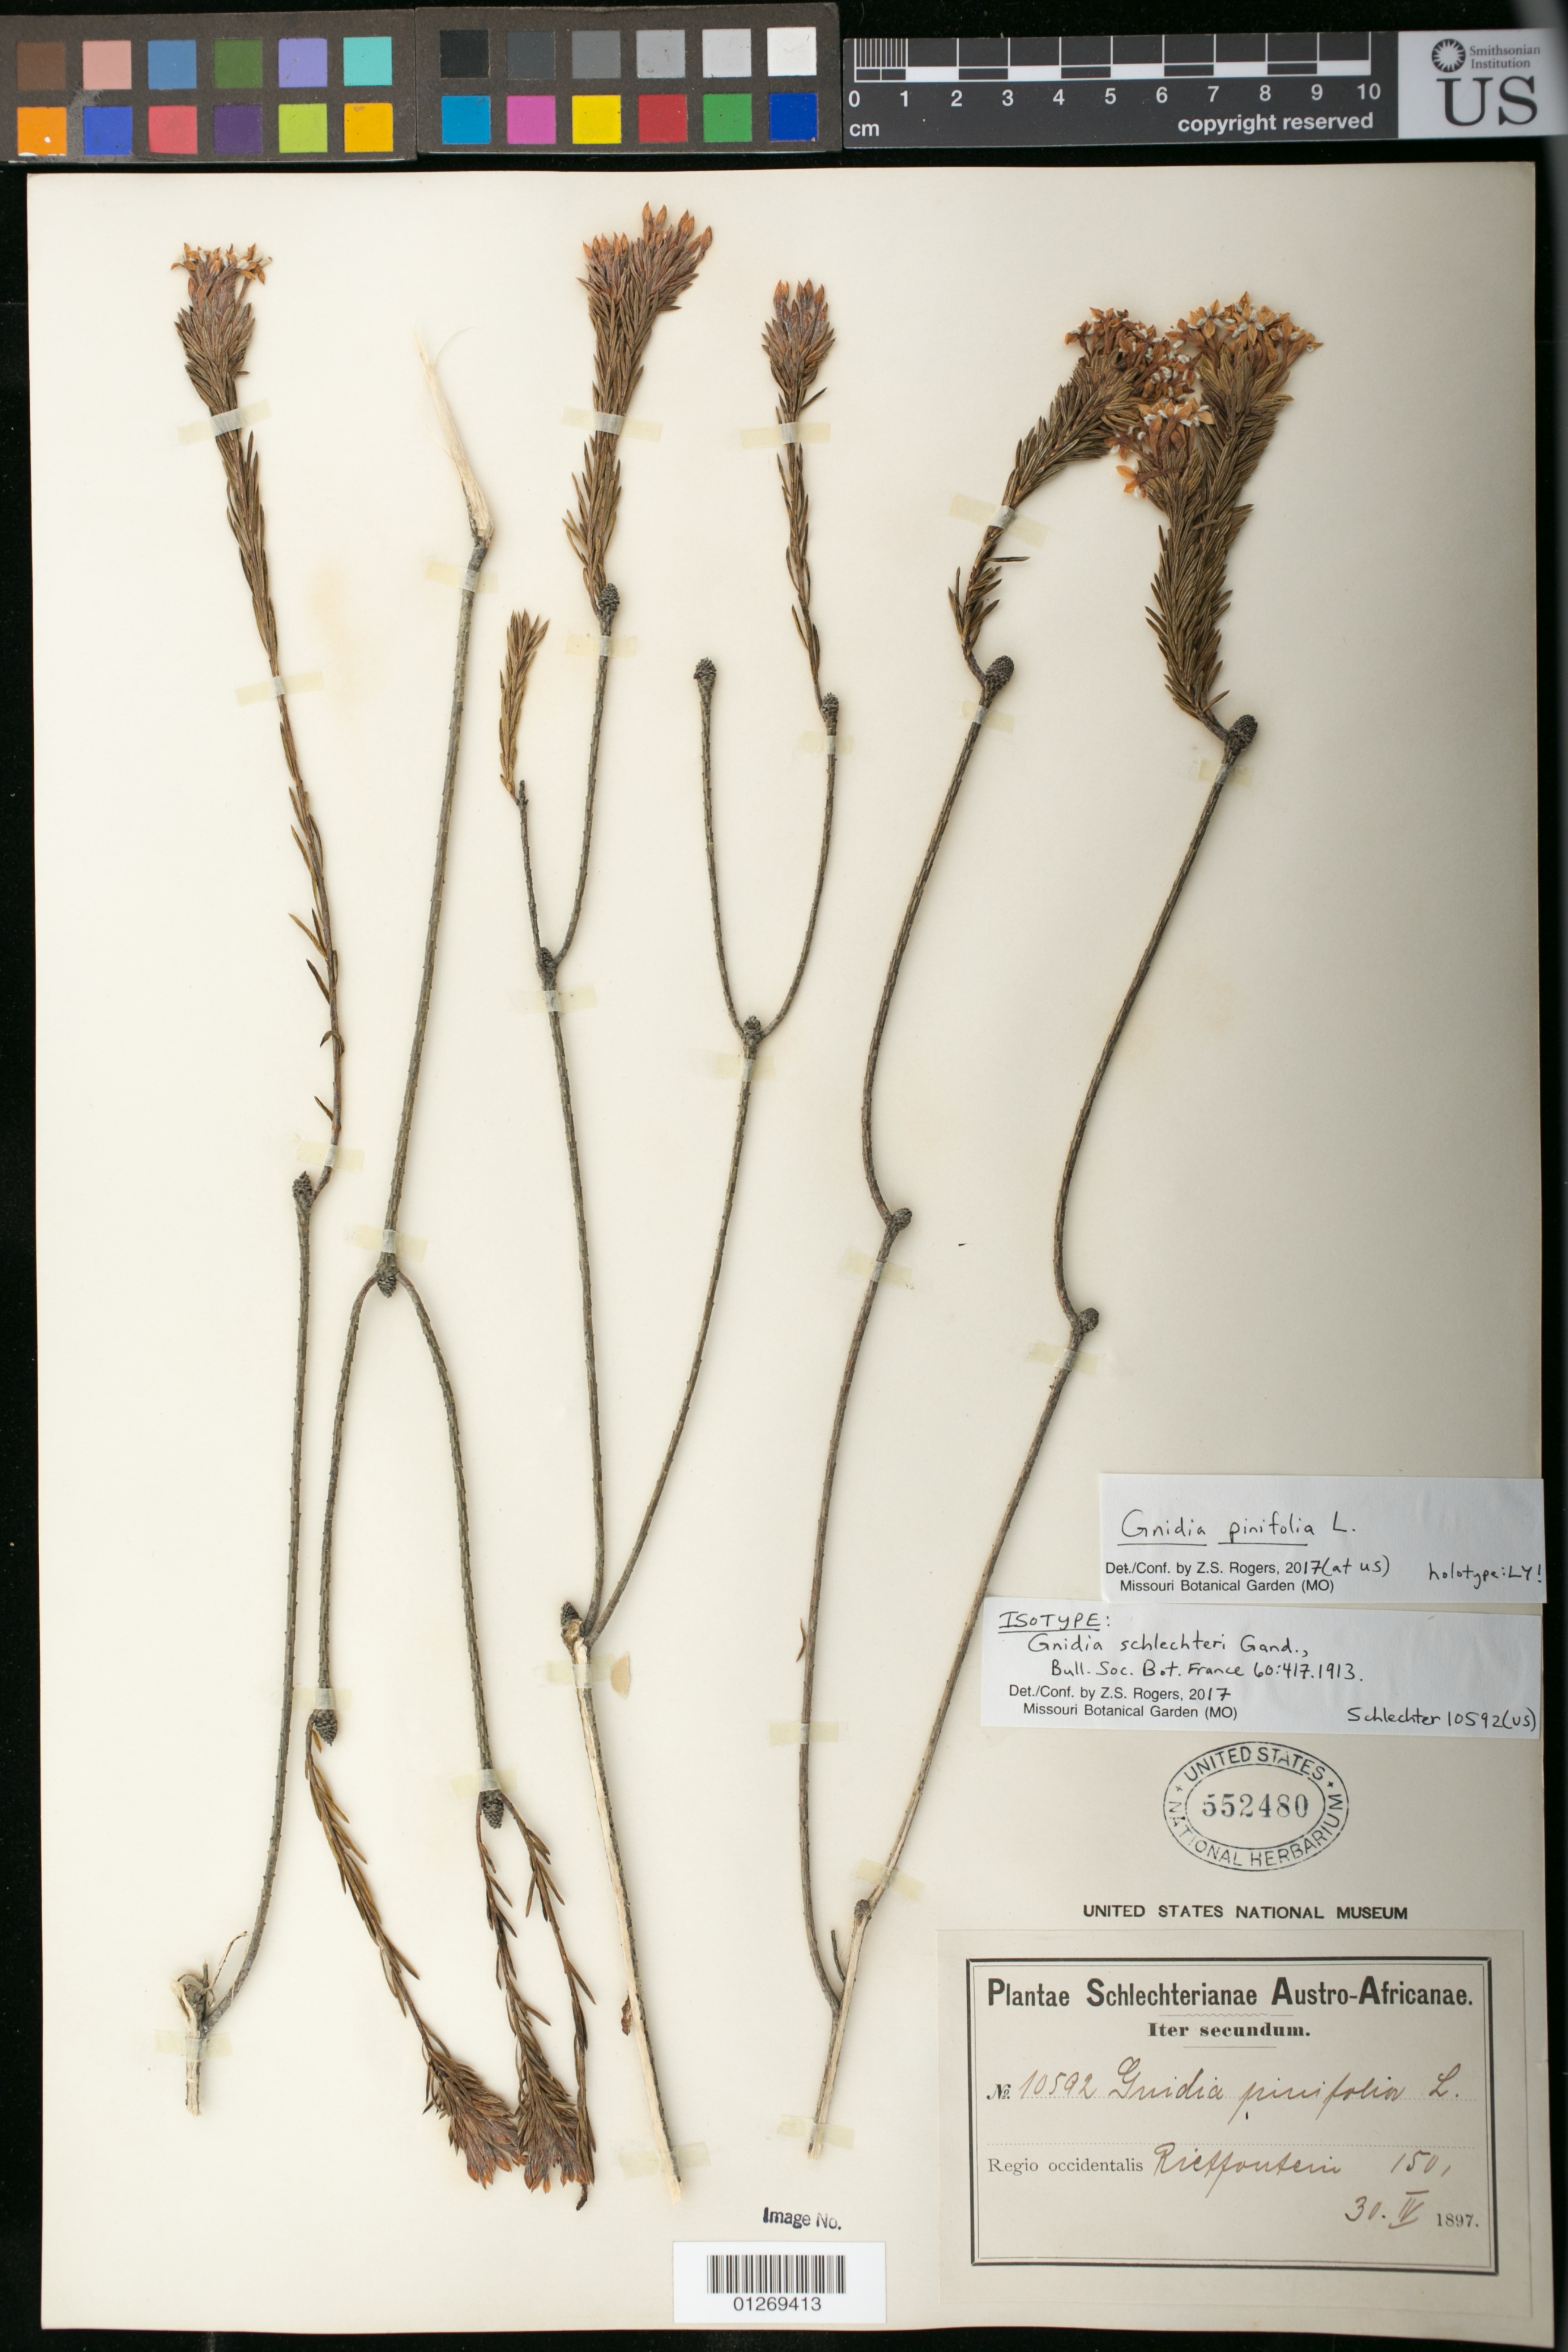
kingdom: Plantae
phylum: Tracheophyta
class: Magnoliopsida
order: Malvales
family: Thymelaeaceae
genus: Gnidia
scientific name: Gnidia schlechteri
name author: Gand.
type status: Isotype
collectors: F. R. R. Schlechter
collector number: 10592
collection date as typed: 20 IV 1897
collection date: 1897-04-30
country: South Africa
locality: Austro-Africanae. Regio occidentalis Rietfontein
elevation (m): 46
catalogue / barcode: US 552480